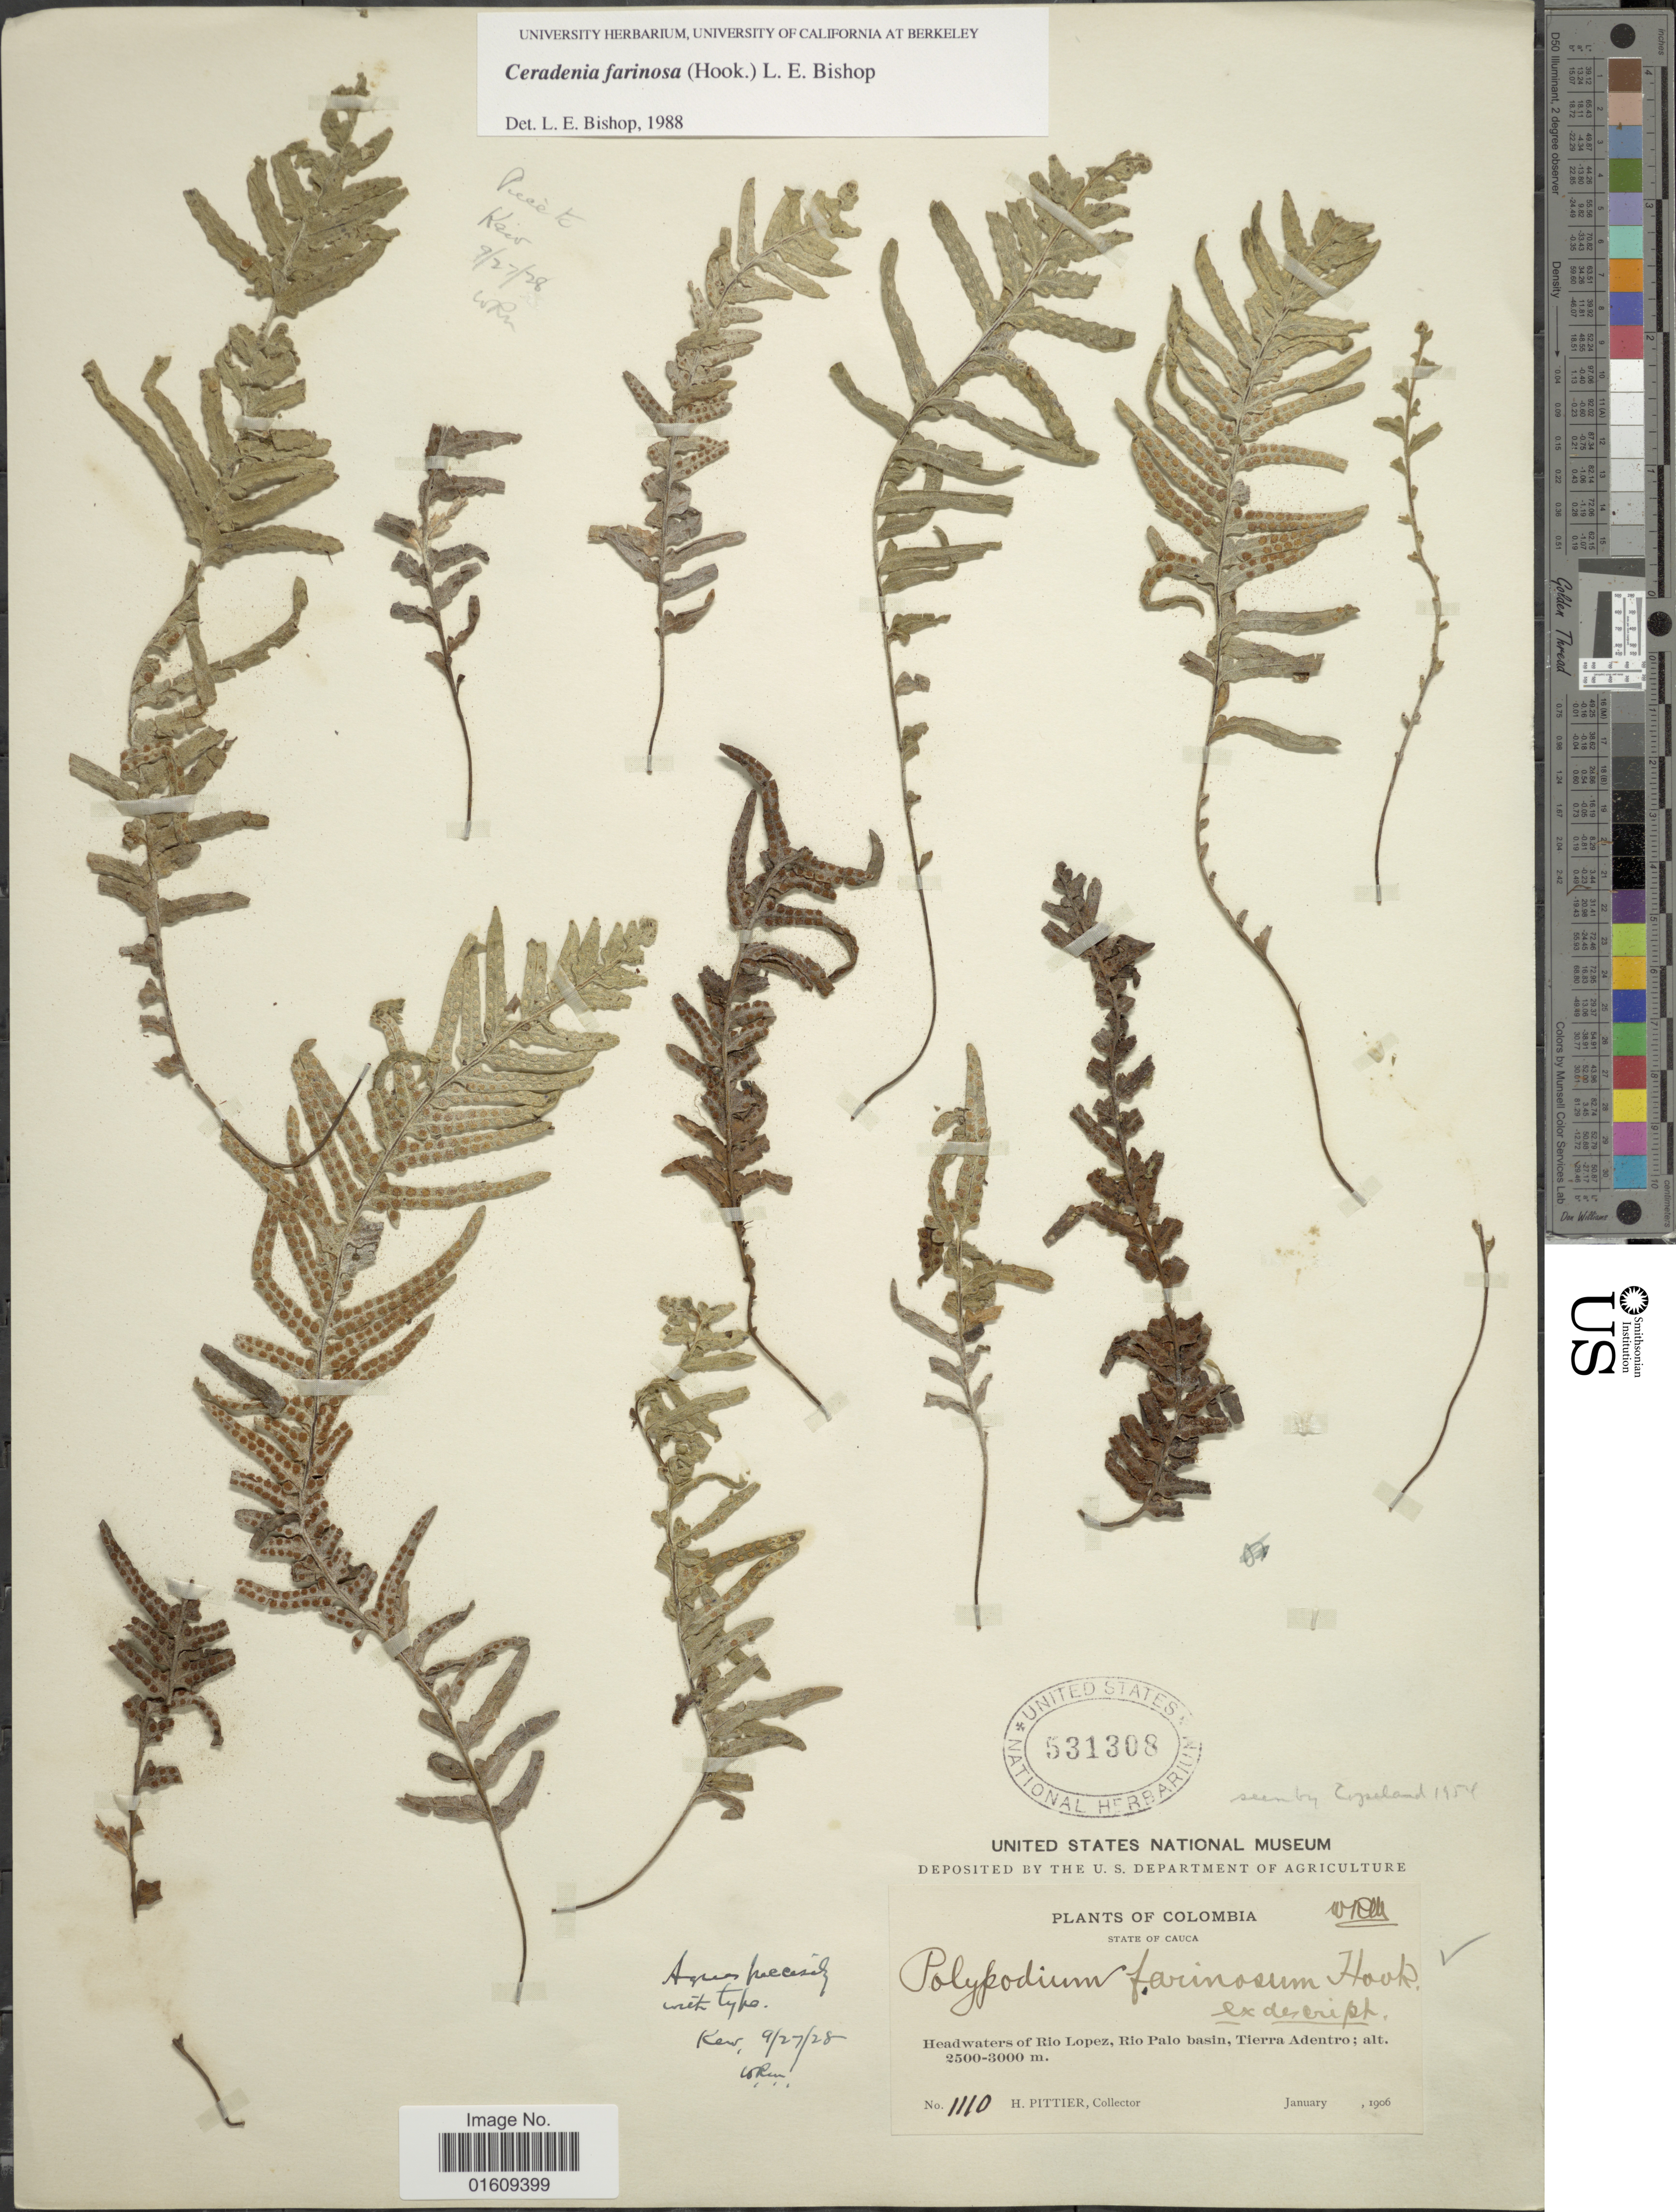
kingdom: Plantae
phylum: Tracheophyta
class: Polypodiopsida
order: Polypodiales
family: Polypodiaceae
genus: Ceradenia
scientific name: Ceradenia farinosa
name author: (Hook.) L.E. Bishop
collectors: H. F. Pittier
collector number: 1110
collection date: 1906-01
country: Colombia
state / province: Cauca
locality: Colombia, Cauca, Headwaters of Rio Lopez, Rio Palo basin, Tierra Adentro.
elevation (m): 2500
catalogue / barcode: US 531308